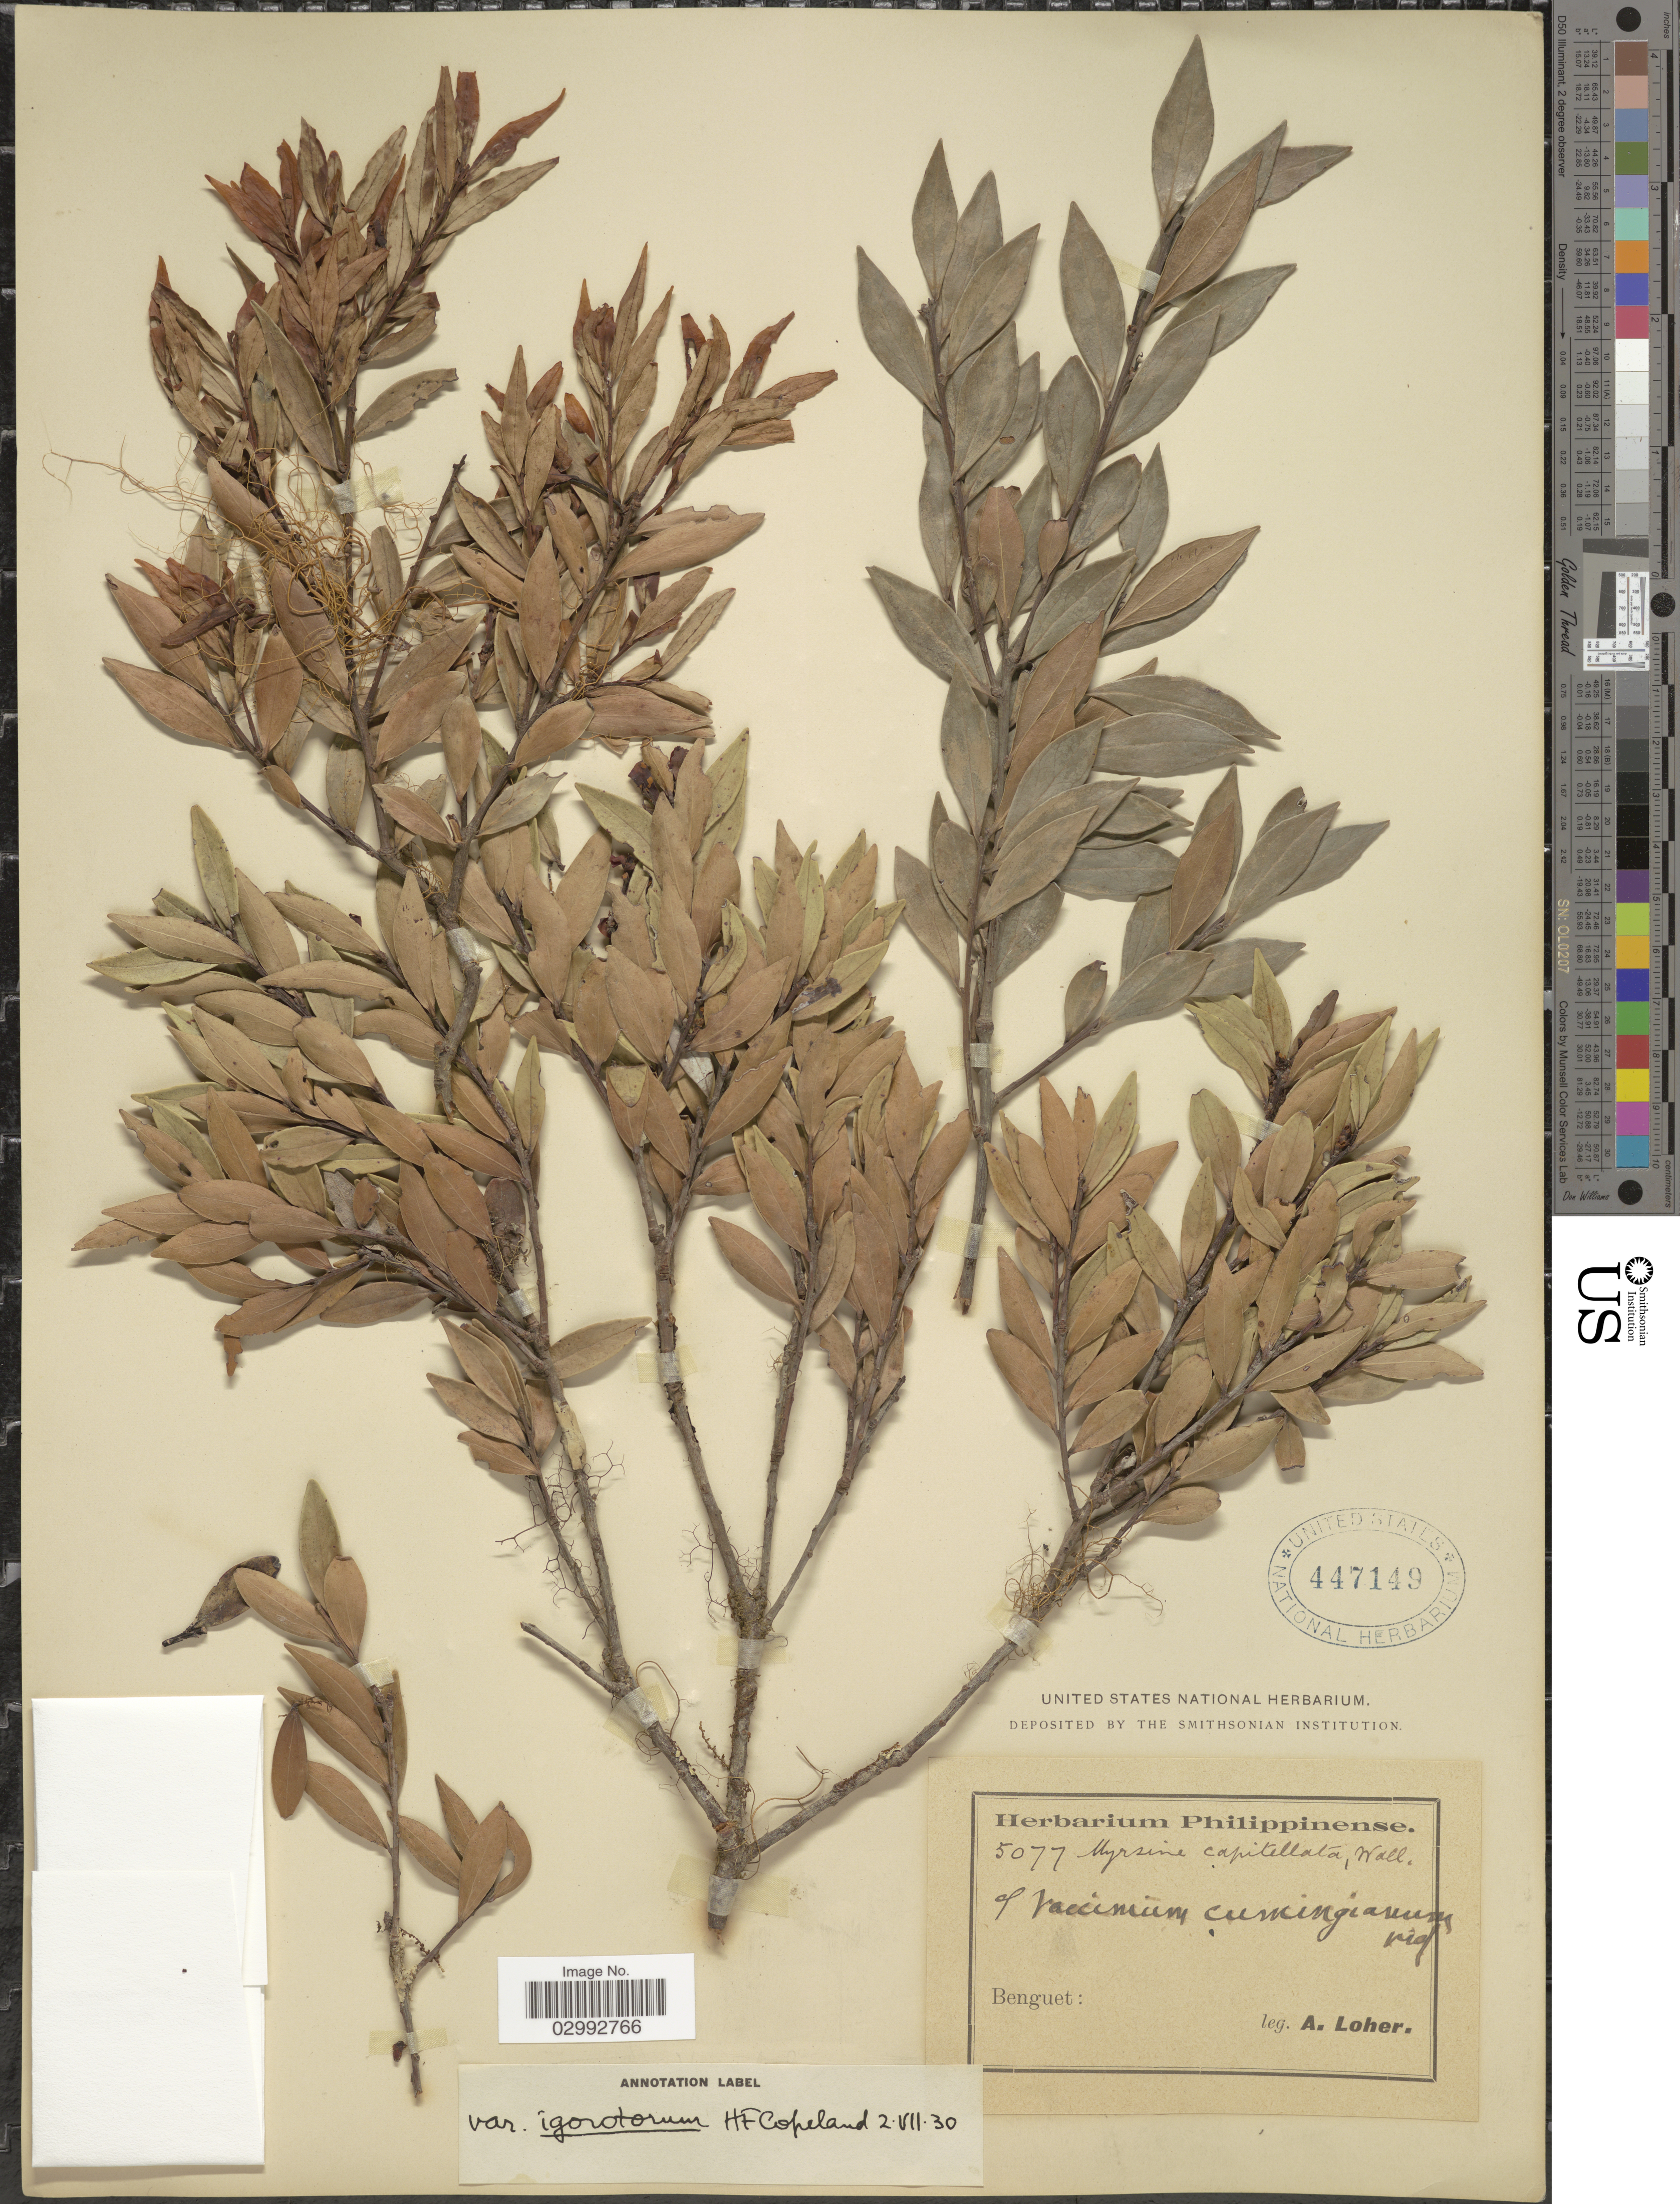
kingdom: Plantae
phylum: Tracheophyta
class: Magnoliopsida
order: Ericales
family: Ericaceae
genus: Vaccinium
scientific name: Vaccinium cumingianum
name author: S. Vidal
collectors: A. Loher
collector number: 5077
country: Philippines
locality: Benguet.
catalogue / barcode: US 447149